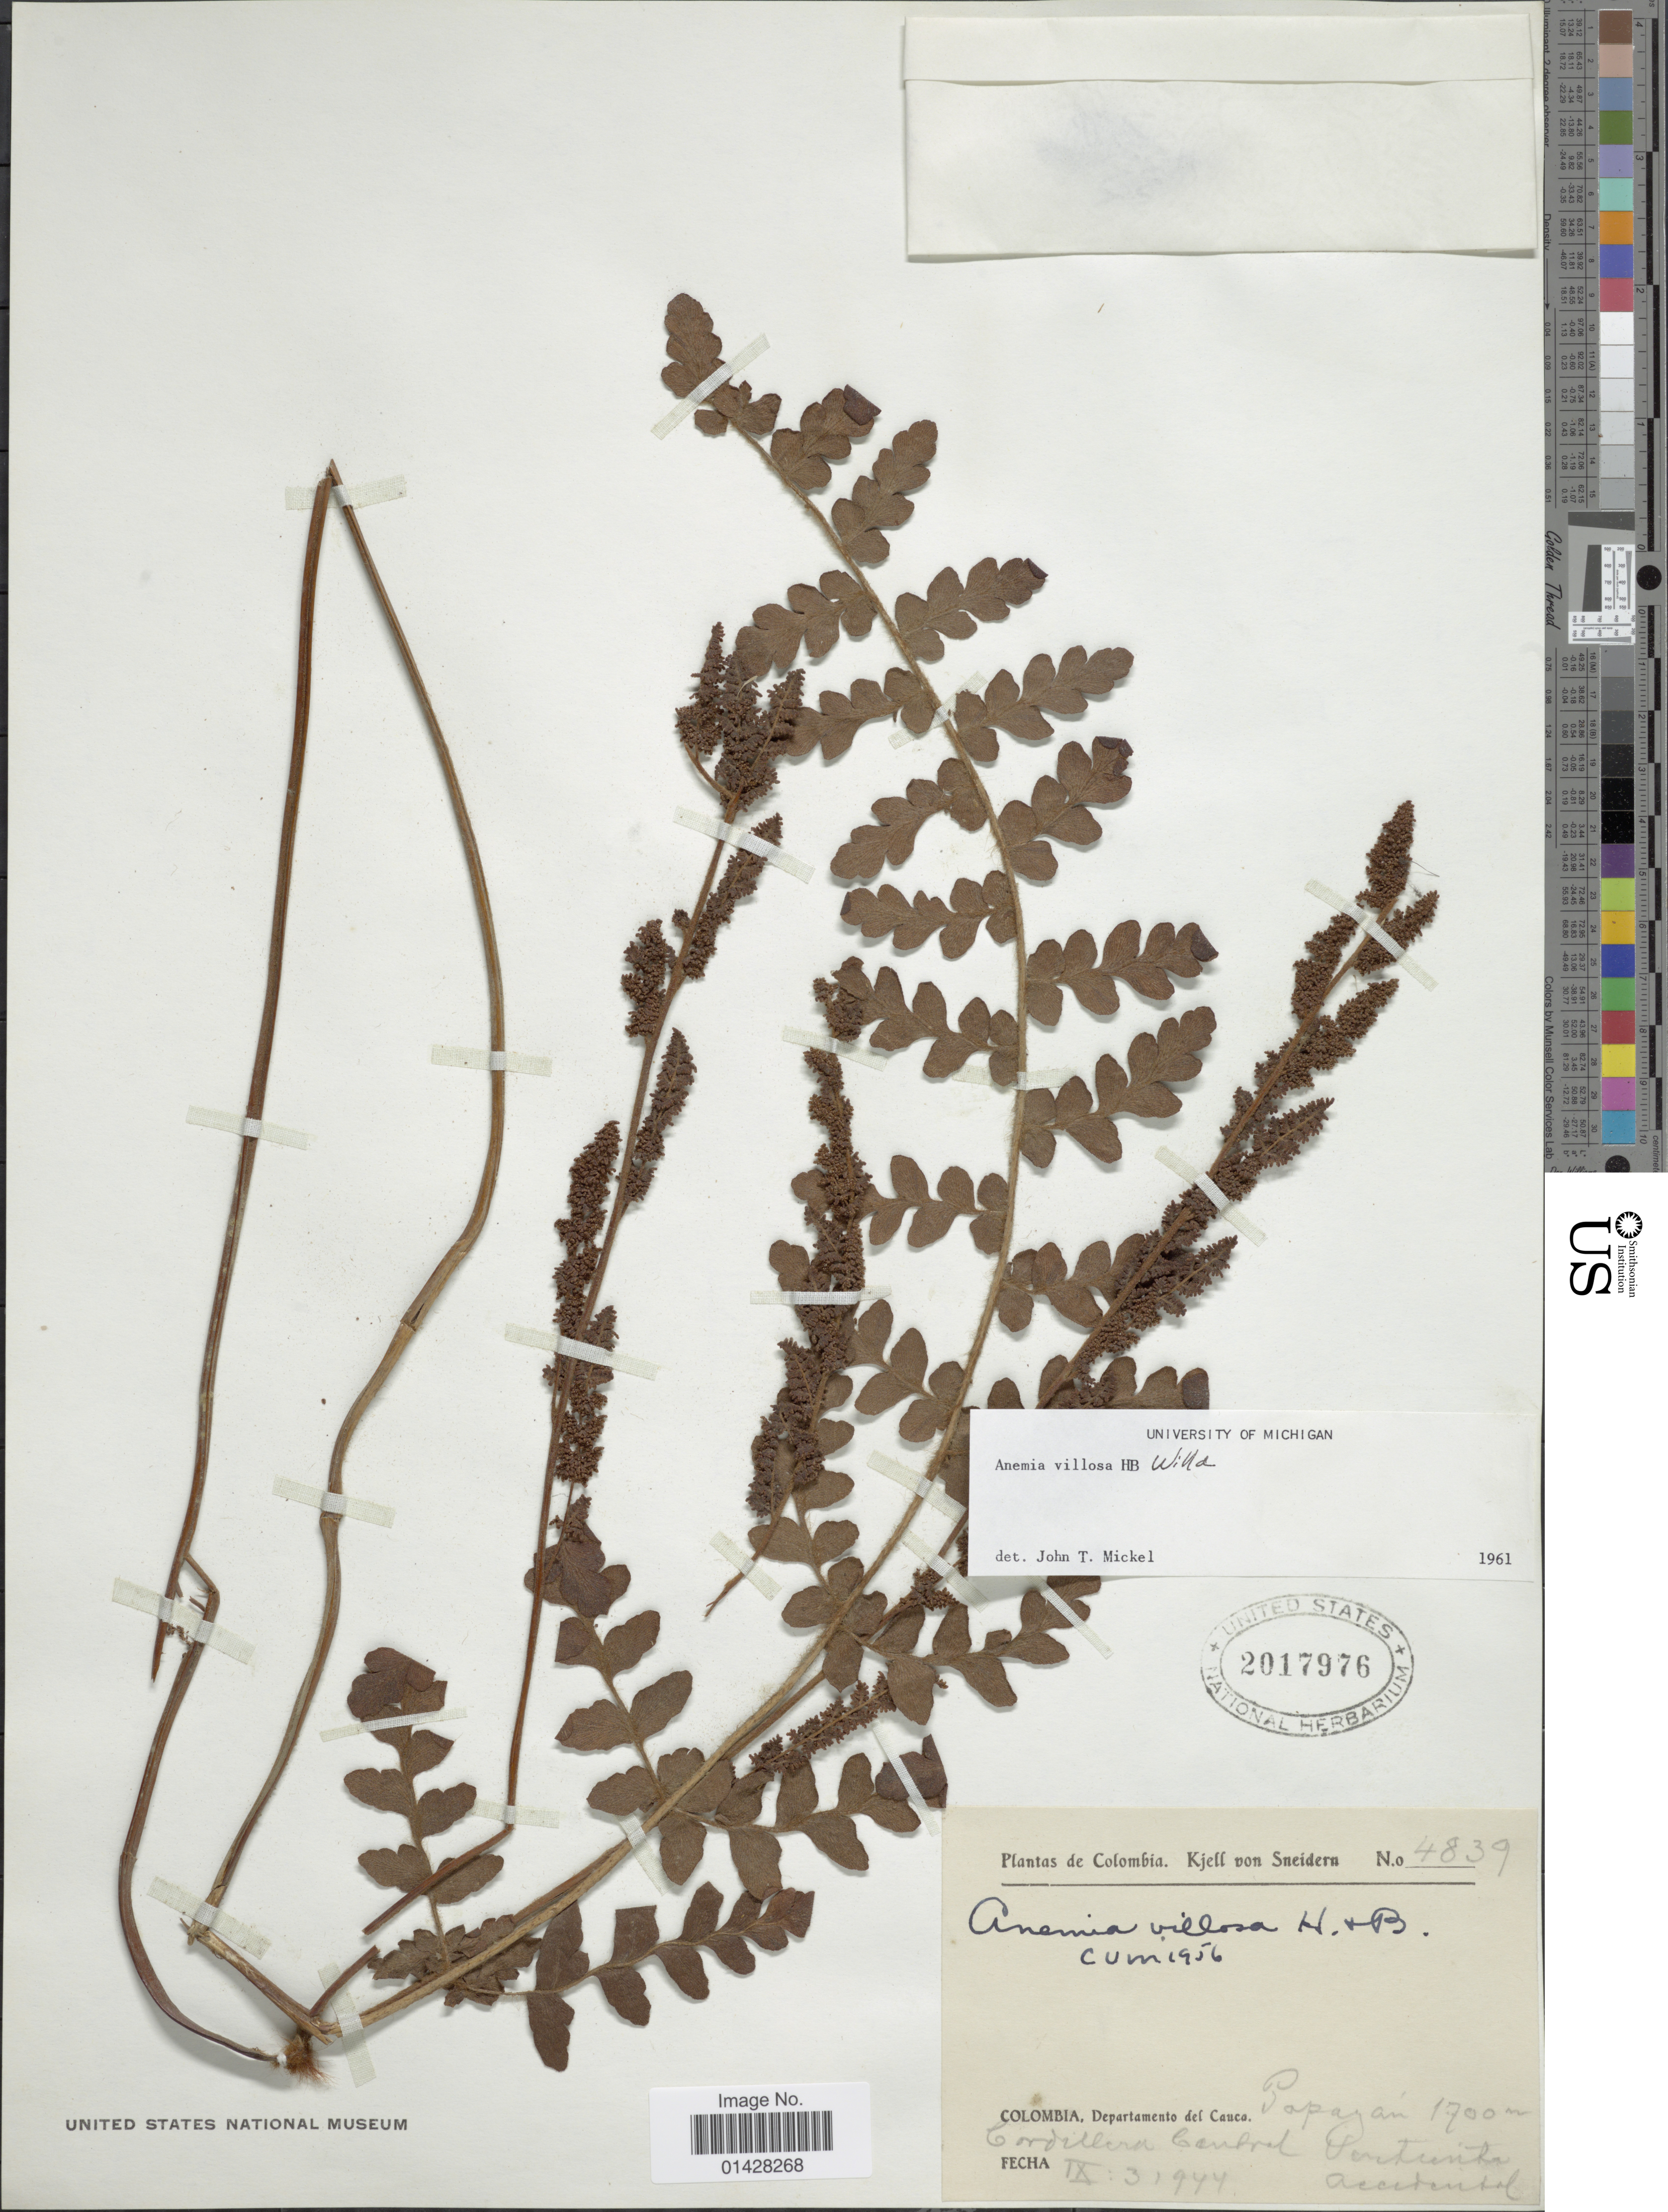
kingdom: Plantae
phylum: Tracheophyta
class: Polypodiopsida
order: Schizaeales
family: Anemiaceae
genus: Anemia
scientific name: Anemia villosa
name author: Humb. & Bonpl. ex Willd.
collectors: K. von Sneidern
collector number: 4839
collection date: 1944-09-03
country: Colombia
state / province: Cauca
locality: Popayán. Cordillera Central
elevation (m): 1700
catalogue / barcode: US 2017976